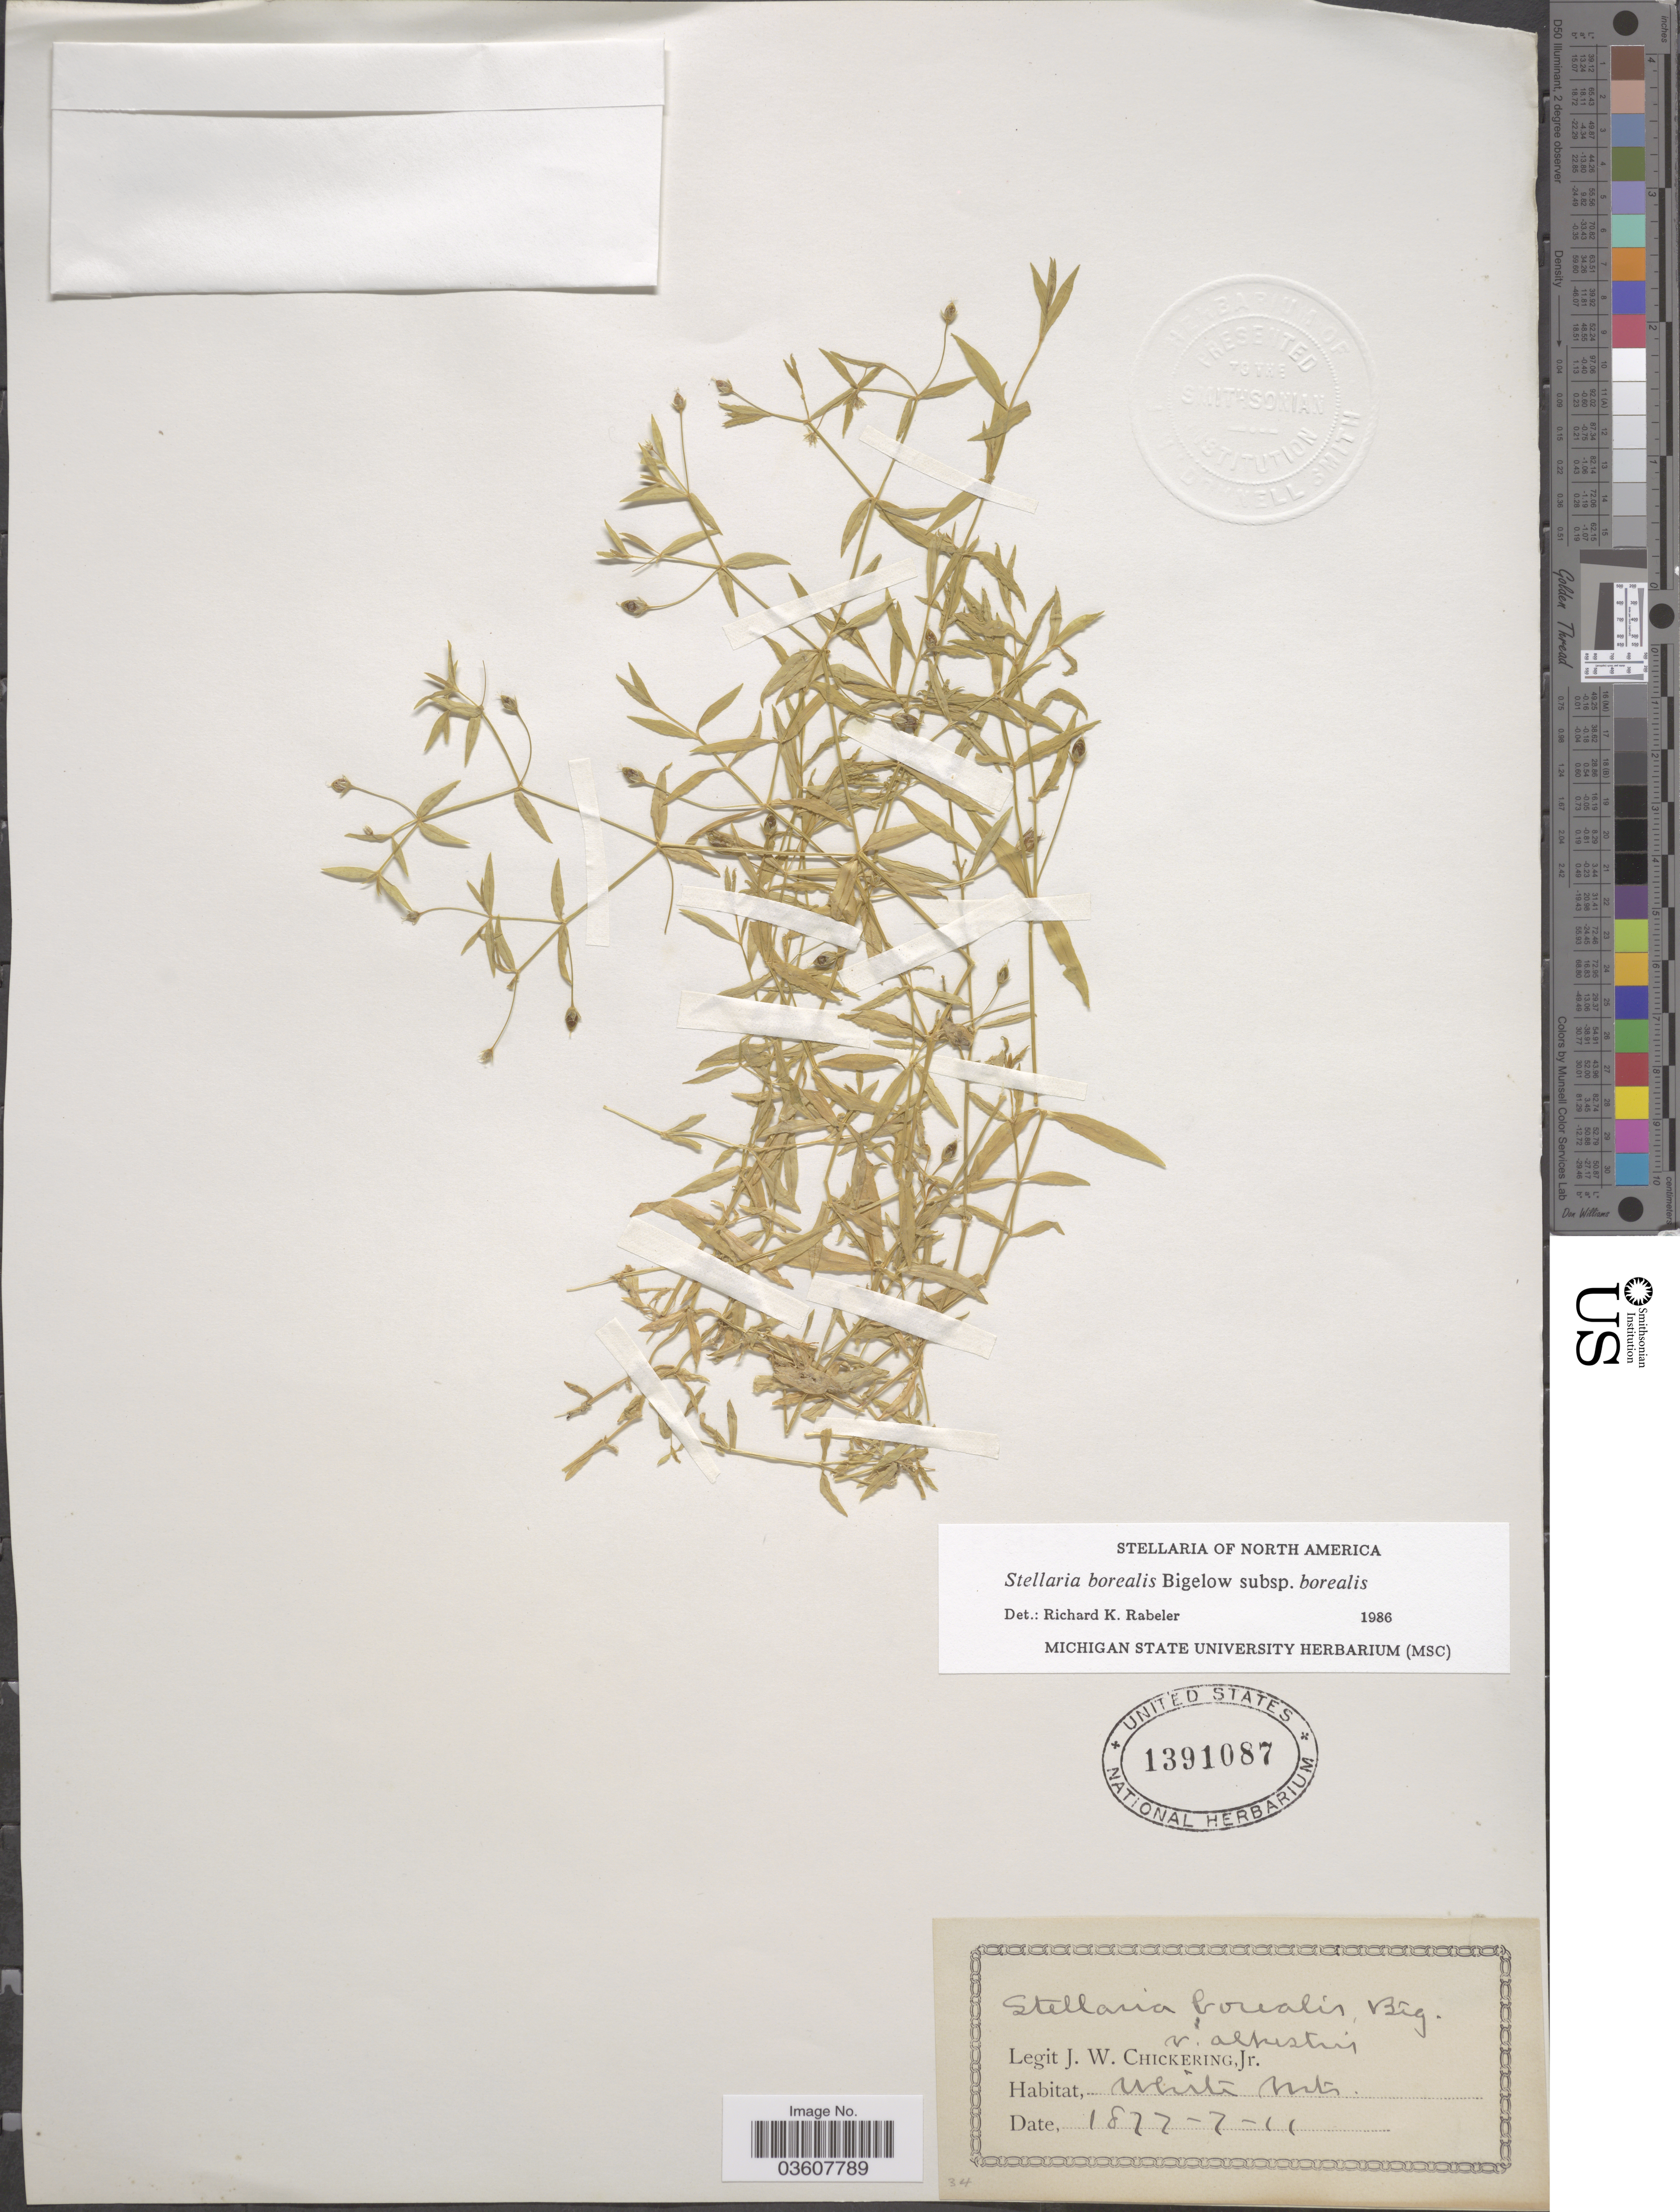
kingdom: Plantae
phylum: Tracheophyta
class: Magnoliopsida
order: Caryophyllales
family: Caryophyllaceae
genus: Stellaria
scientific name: Stellaria borealis subsp. borealis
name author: Bigelow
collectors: J. W. Chickering Jr.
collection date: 1877-07-11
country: United States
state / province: New Hampshire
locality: White Mts.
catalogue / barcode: US 1391087